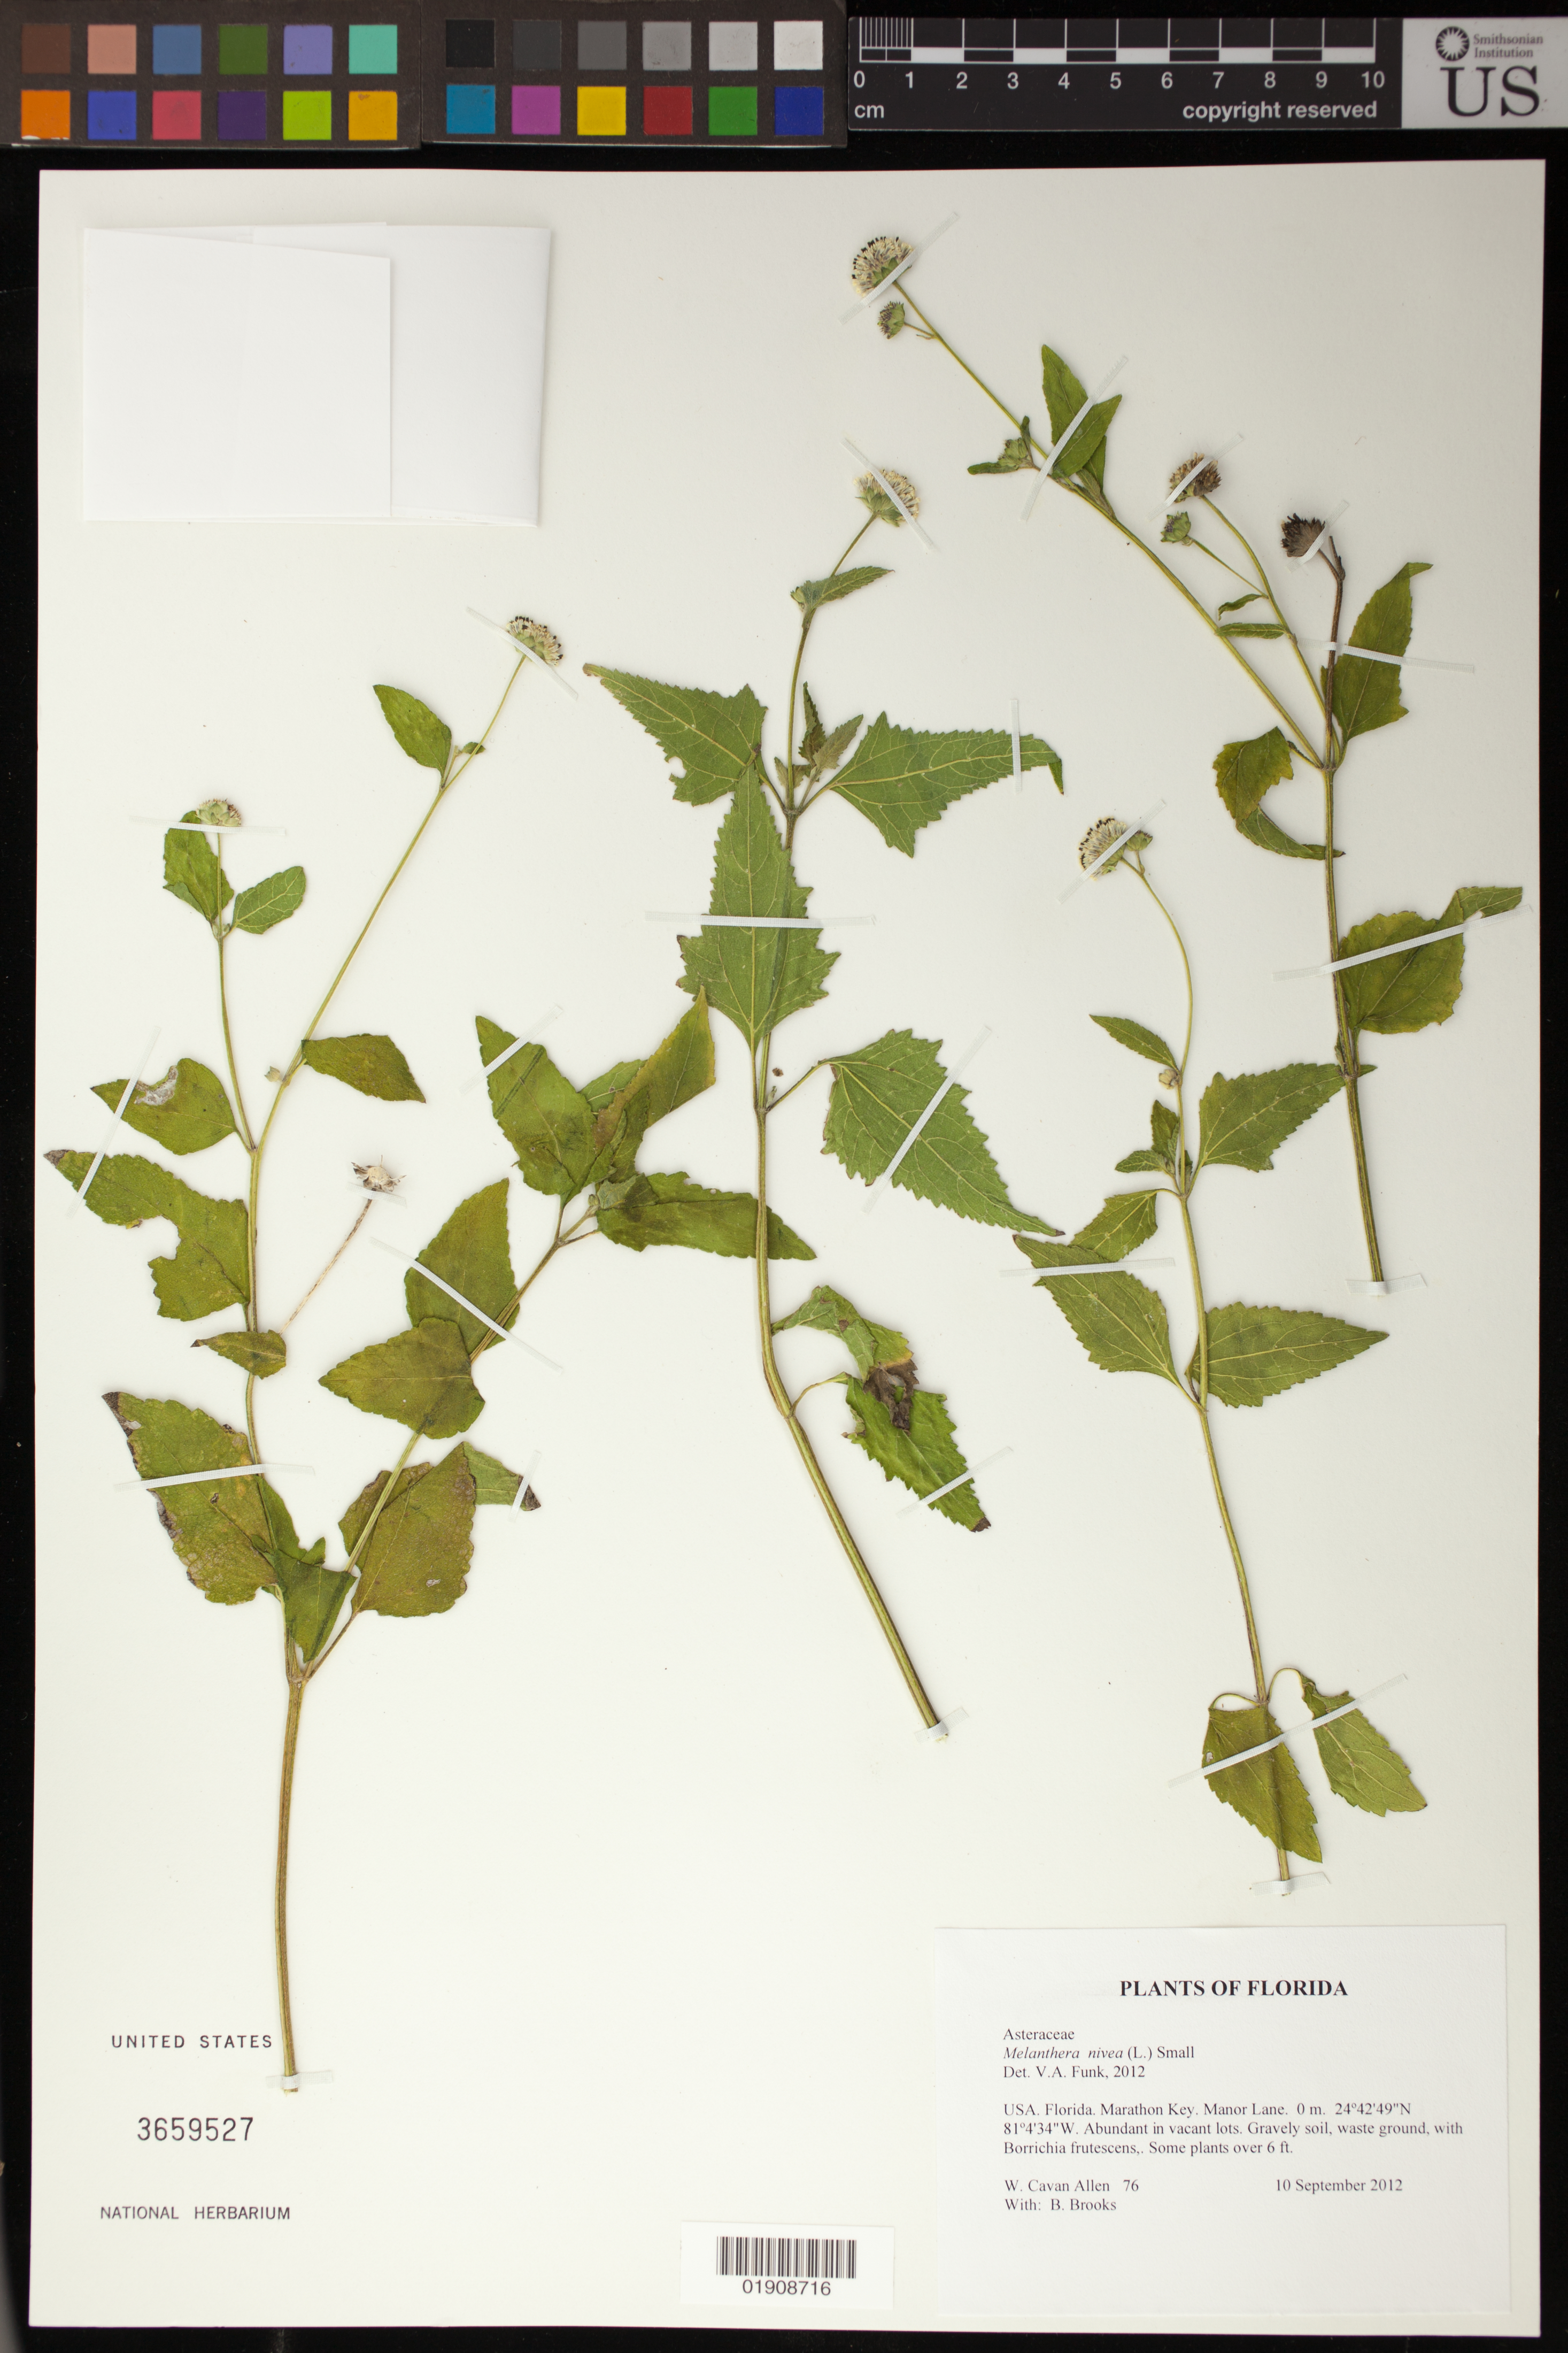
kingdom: Plantae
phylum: Tracheophyta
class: Magnoliopsida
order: Asterales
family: Asteraceae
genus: Melanthera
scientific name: Melanthera nivea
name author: (L.) Small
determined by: Funk, Vicki A., (BOT), Smithsonian Institution - National Museum of Natural History (UNITED STATES)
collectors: W. C. Allen & B. Brooks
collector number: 76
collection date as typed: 10 September 2012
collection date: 2012-09-10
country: United States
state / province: Florida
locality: Marathon Key. Manor Lane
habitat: Abundant in vacant lots, gravely soil, waste ground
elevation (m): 0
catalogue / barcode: US 3659527